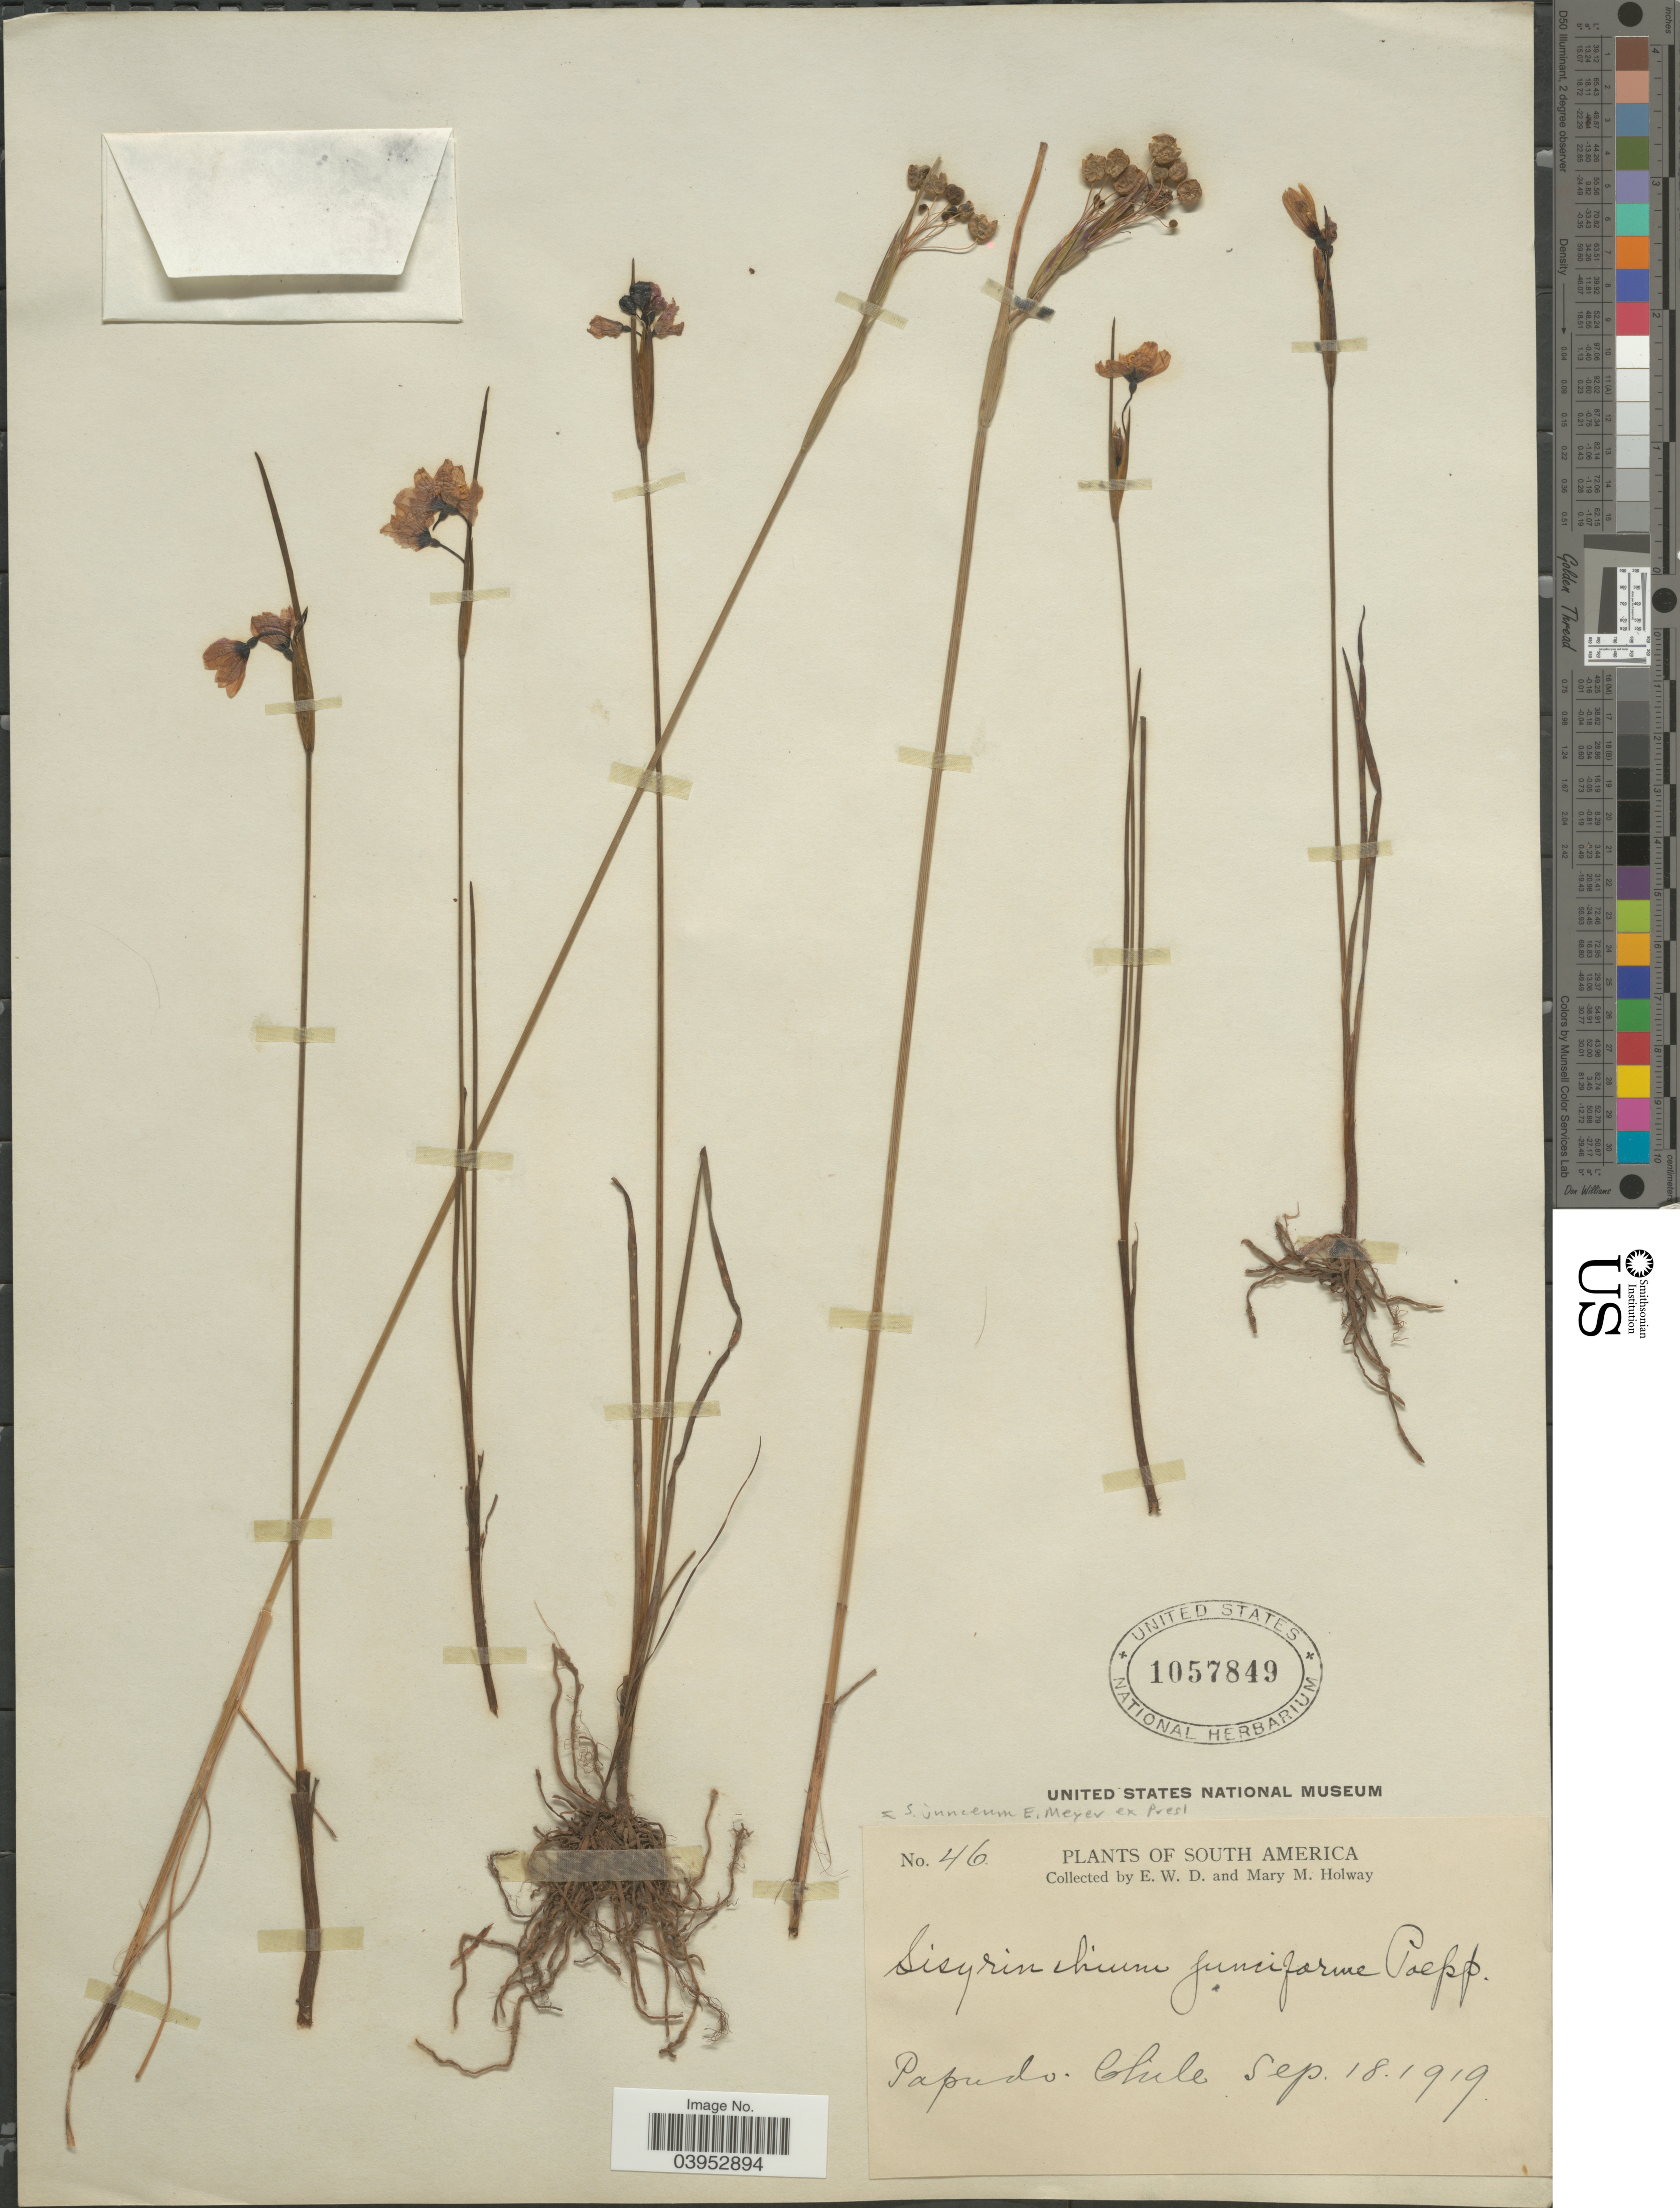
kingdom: Plantae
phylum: Tracheophyta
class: Liliopsida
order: Asparagales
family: Iridaceae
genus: Olsynium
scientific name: Olsynium junceum subsp. junceum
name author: (E. Mey. ex C. Presl) Goldblatt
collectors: E. W. D. Holway & M. M. Holway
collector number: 46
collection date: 1919-09-18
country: Chile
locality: Papudo.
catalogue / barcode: US 1057849